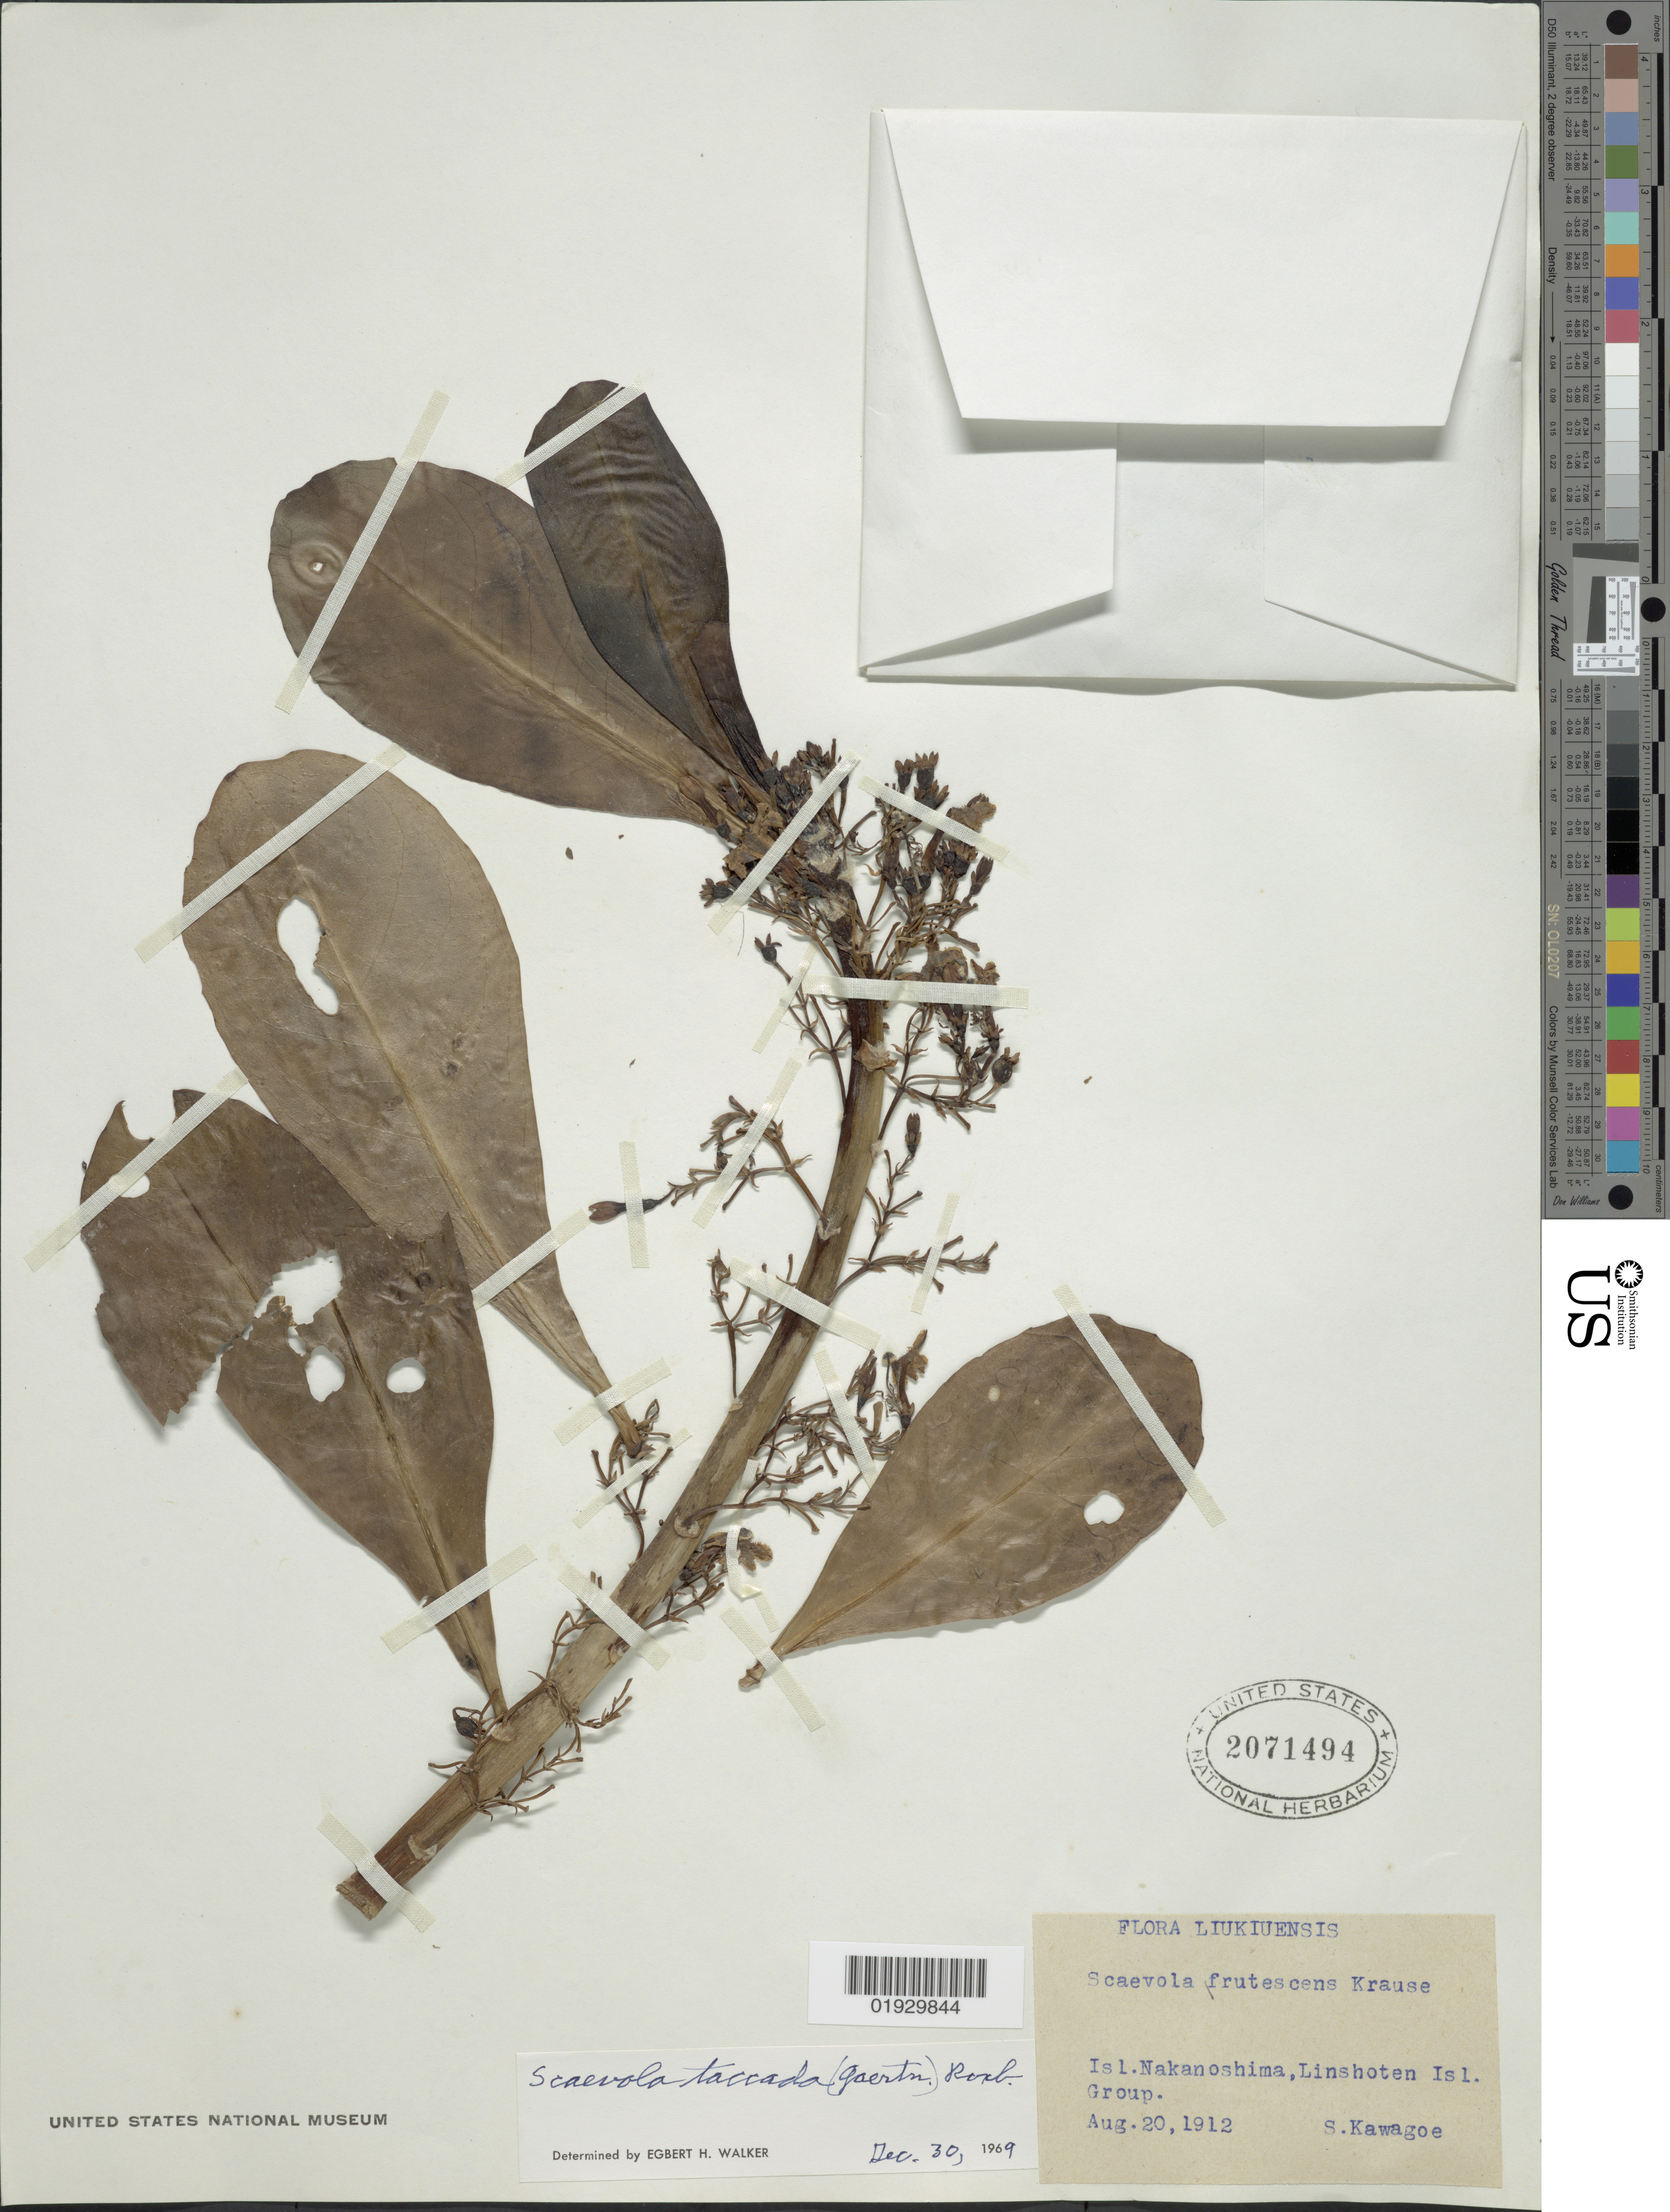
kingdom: Plantae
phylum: Tracheophyta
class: Magnoliopsida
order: Asterales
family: Goodeniaceae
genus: Scaevola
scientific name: Scaevola taccada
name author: (Gaertn.) Roxb.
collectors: S. Kawagoe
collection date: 1912-08-20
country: Japan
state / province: Osaka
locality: Liukiuensis. Isl. Nakanoshima, Linshoten Isl. Group.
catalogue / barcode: US 2071494